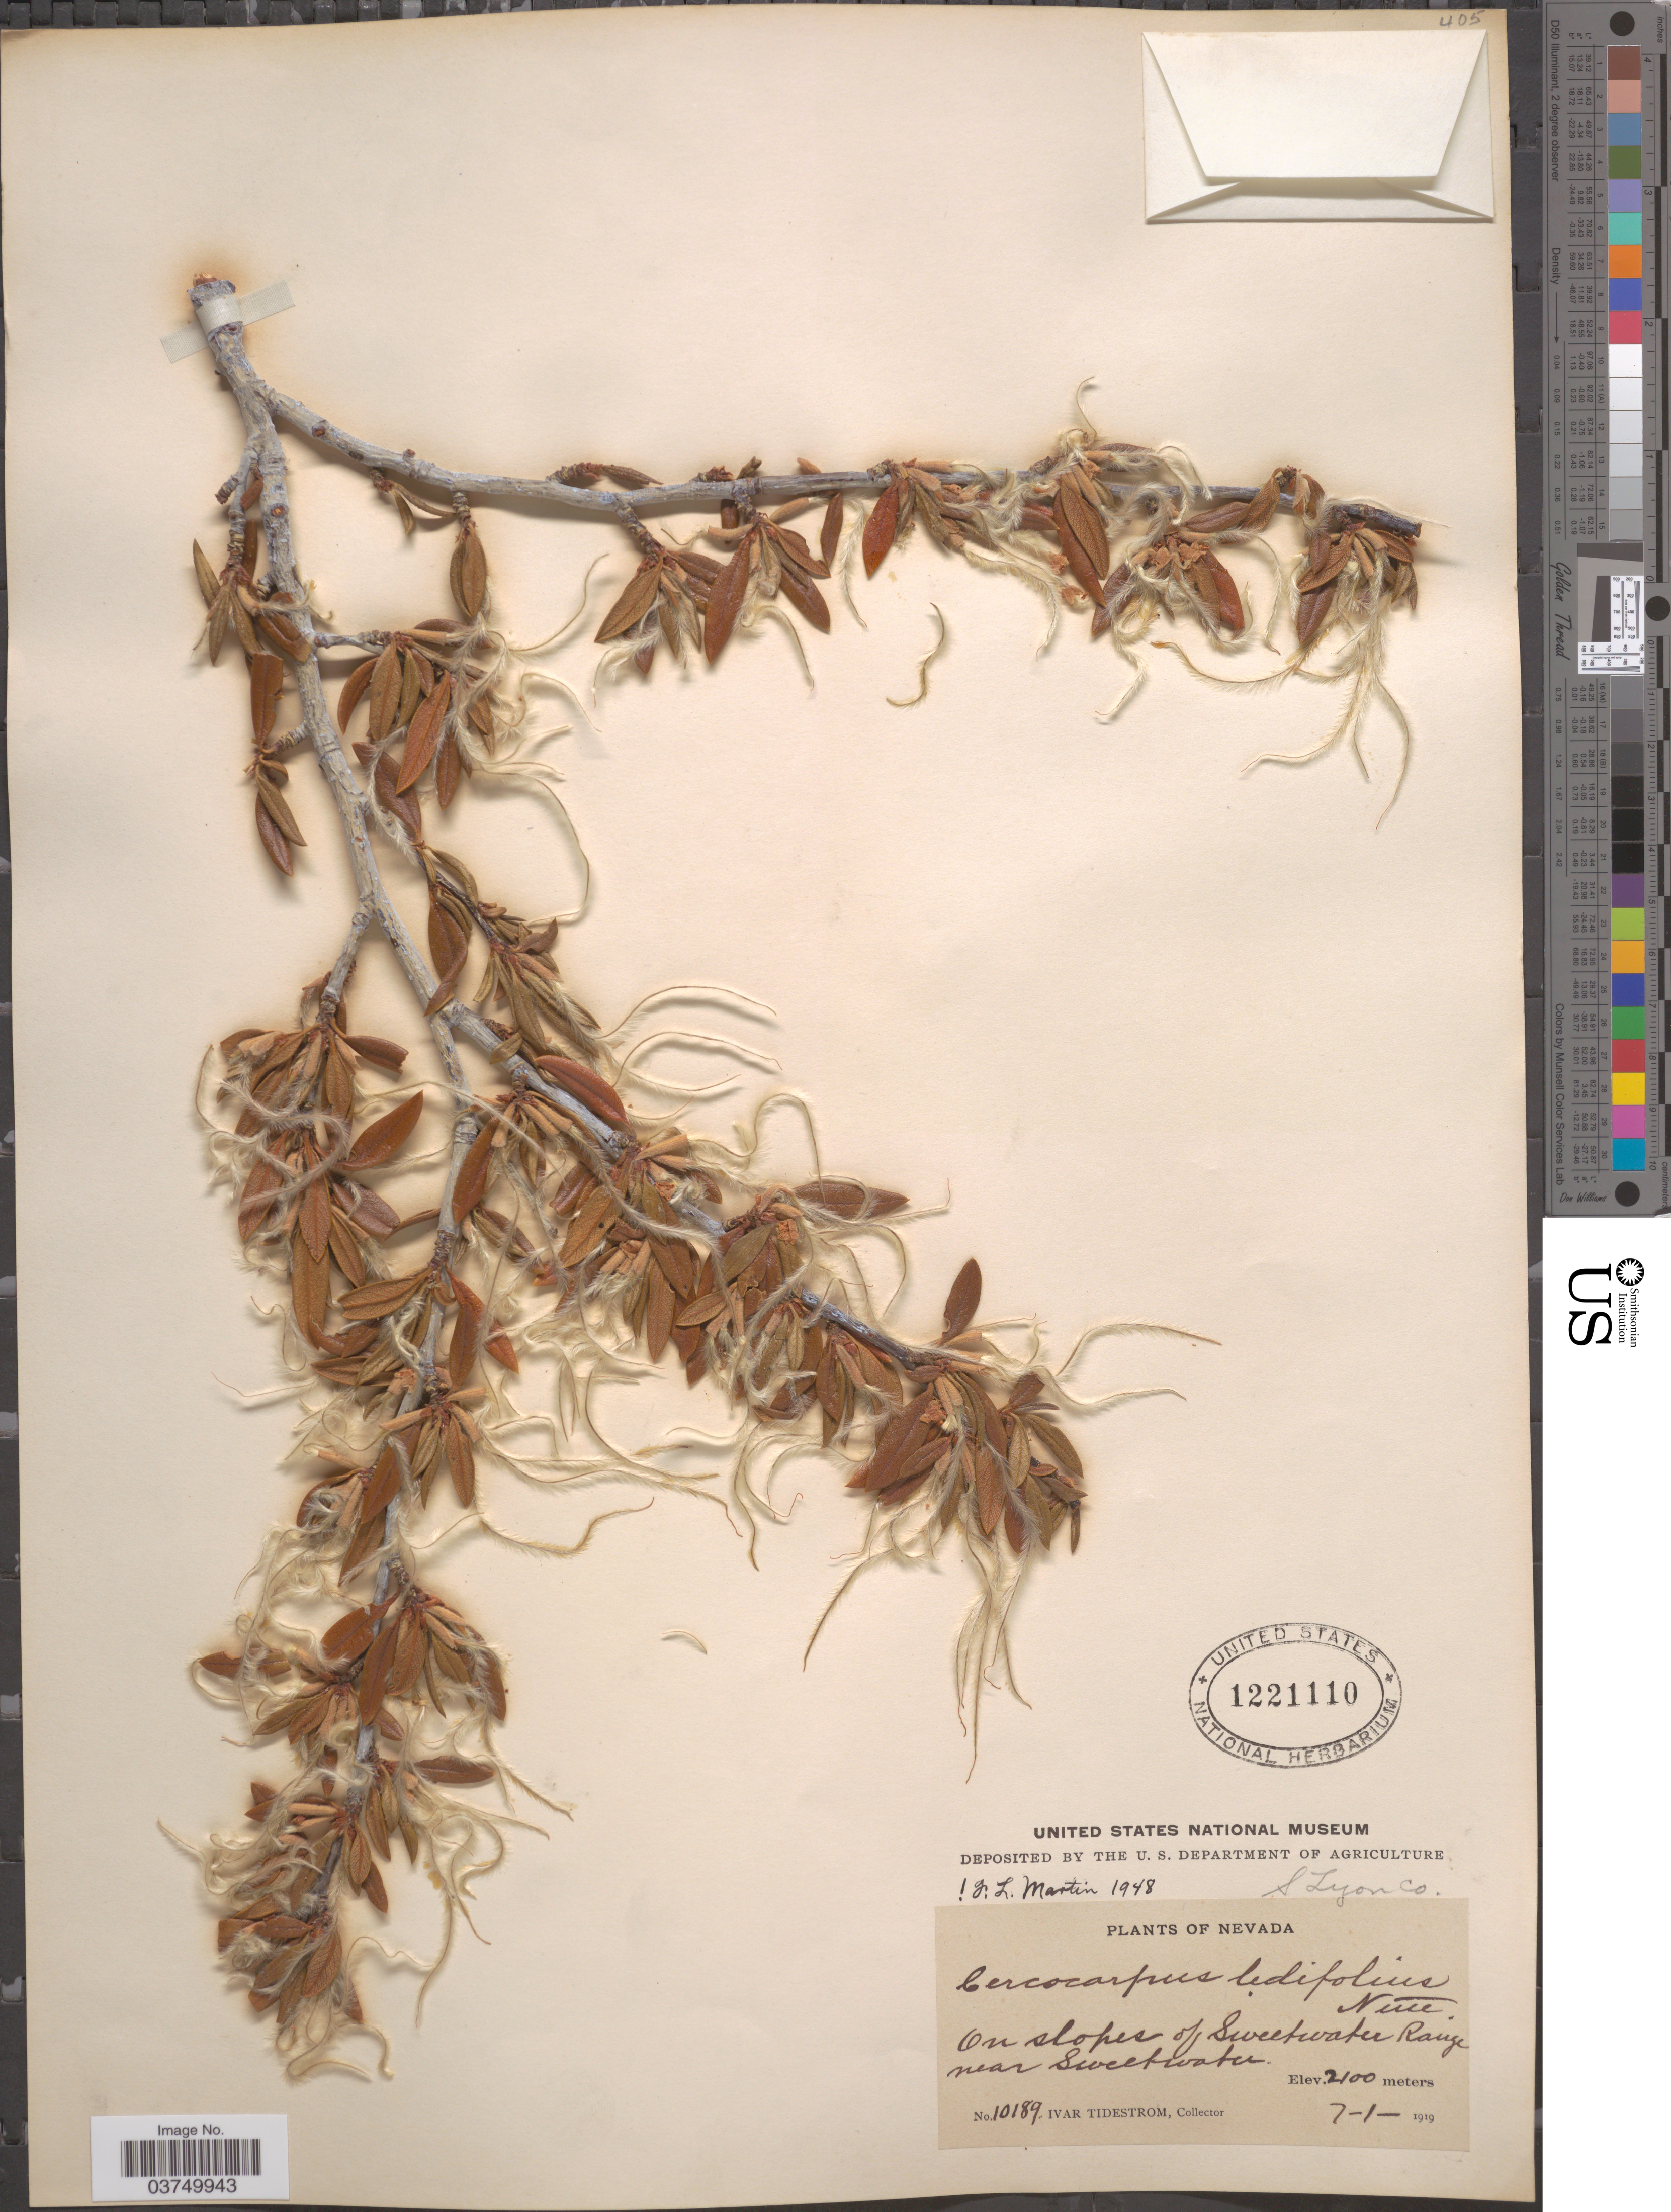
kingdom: Plantae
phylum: Tracheophyta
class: Magnoliopsida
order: Rosales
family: Rosaceae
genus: Cercocarpus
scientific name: Cercocarpus ledifolius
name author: Nutt.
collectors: I. F. Tidestrom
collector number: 10189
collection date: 1919-07-01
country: United States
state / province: Nevada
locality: On slopes of Sweetwater Range near Sweetwater. S Lyon Co.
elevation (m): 2100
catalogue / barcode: US 1221110